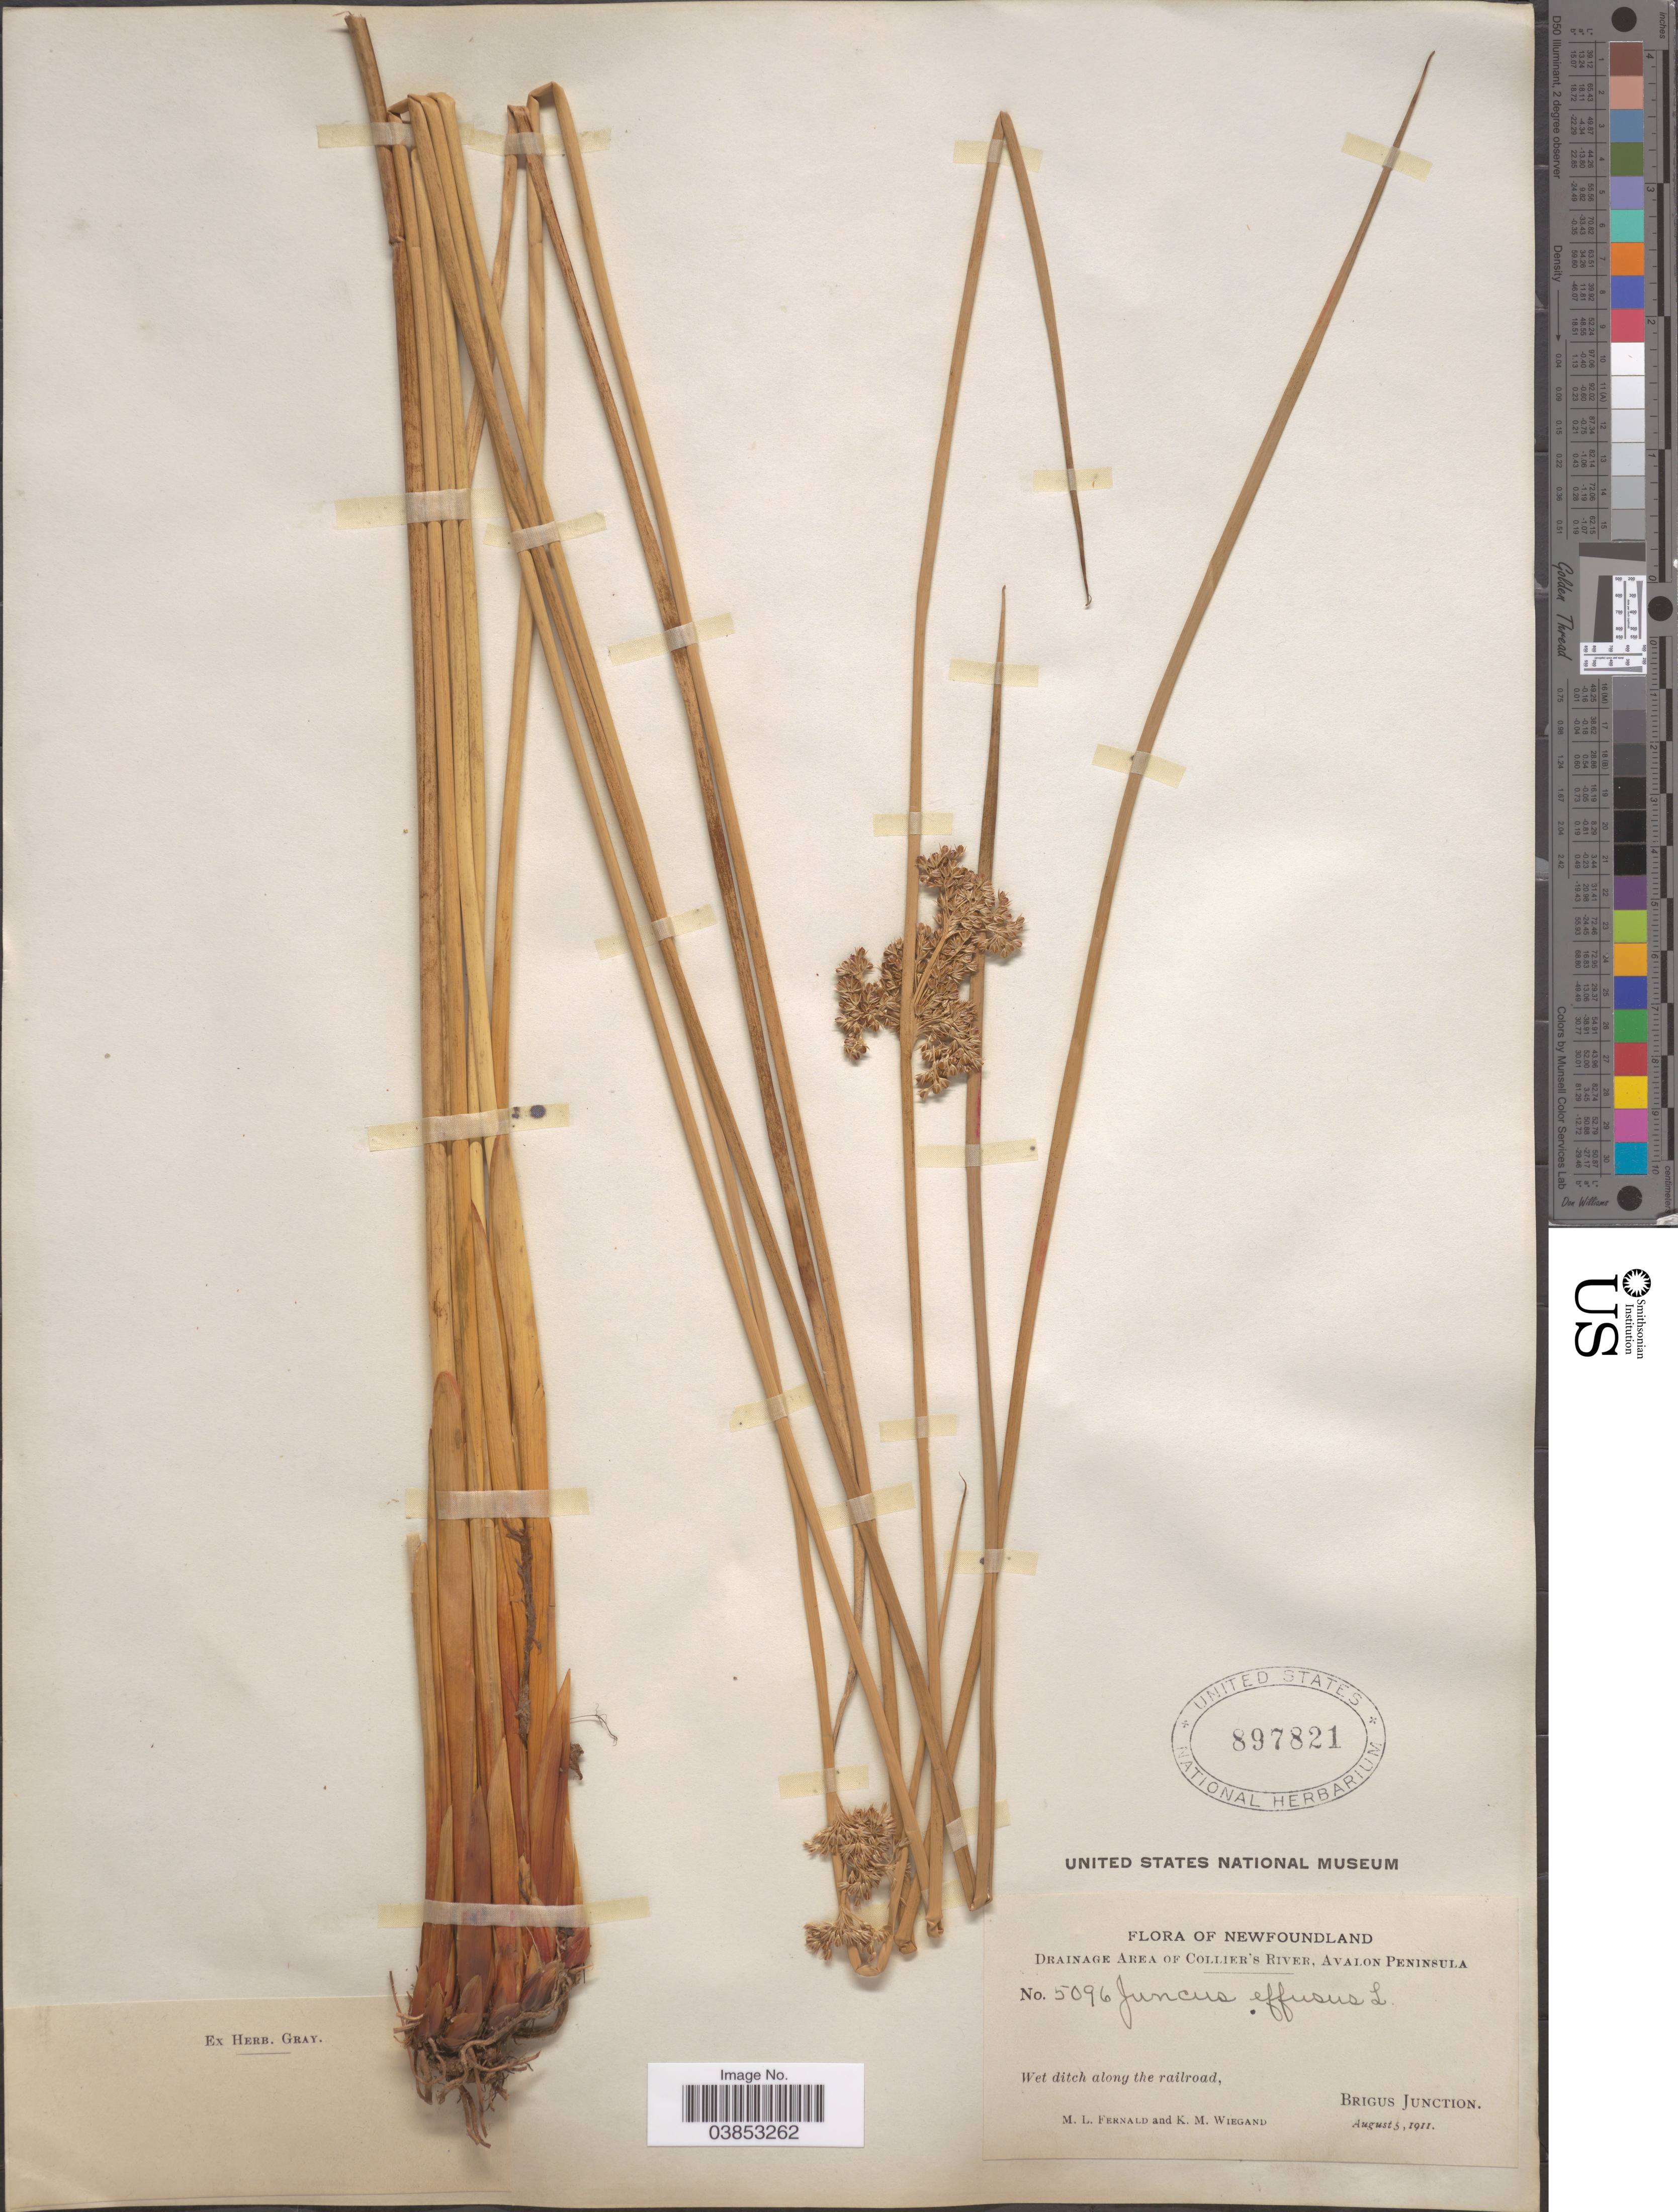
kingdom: Plantae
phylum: Tracheophyta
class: Liliopsida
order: Poales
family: Juncaceae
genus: Juncus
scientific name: Juncus effusus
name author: L.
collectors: M. L. Fernald & K. M. Wiegand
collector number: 5096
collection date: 1911-08-05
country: Canada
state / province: Newfoundland and Labrador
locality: Drainage Area of Collier's River, Avalon Peninsula. Wet ditch along the railroad, Brigus Junction.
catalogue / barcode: US 897821